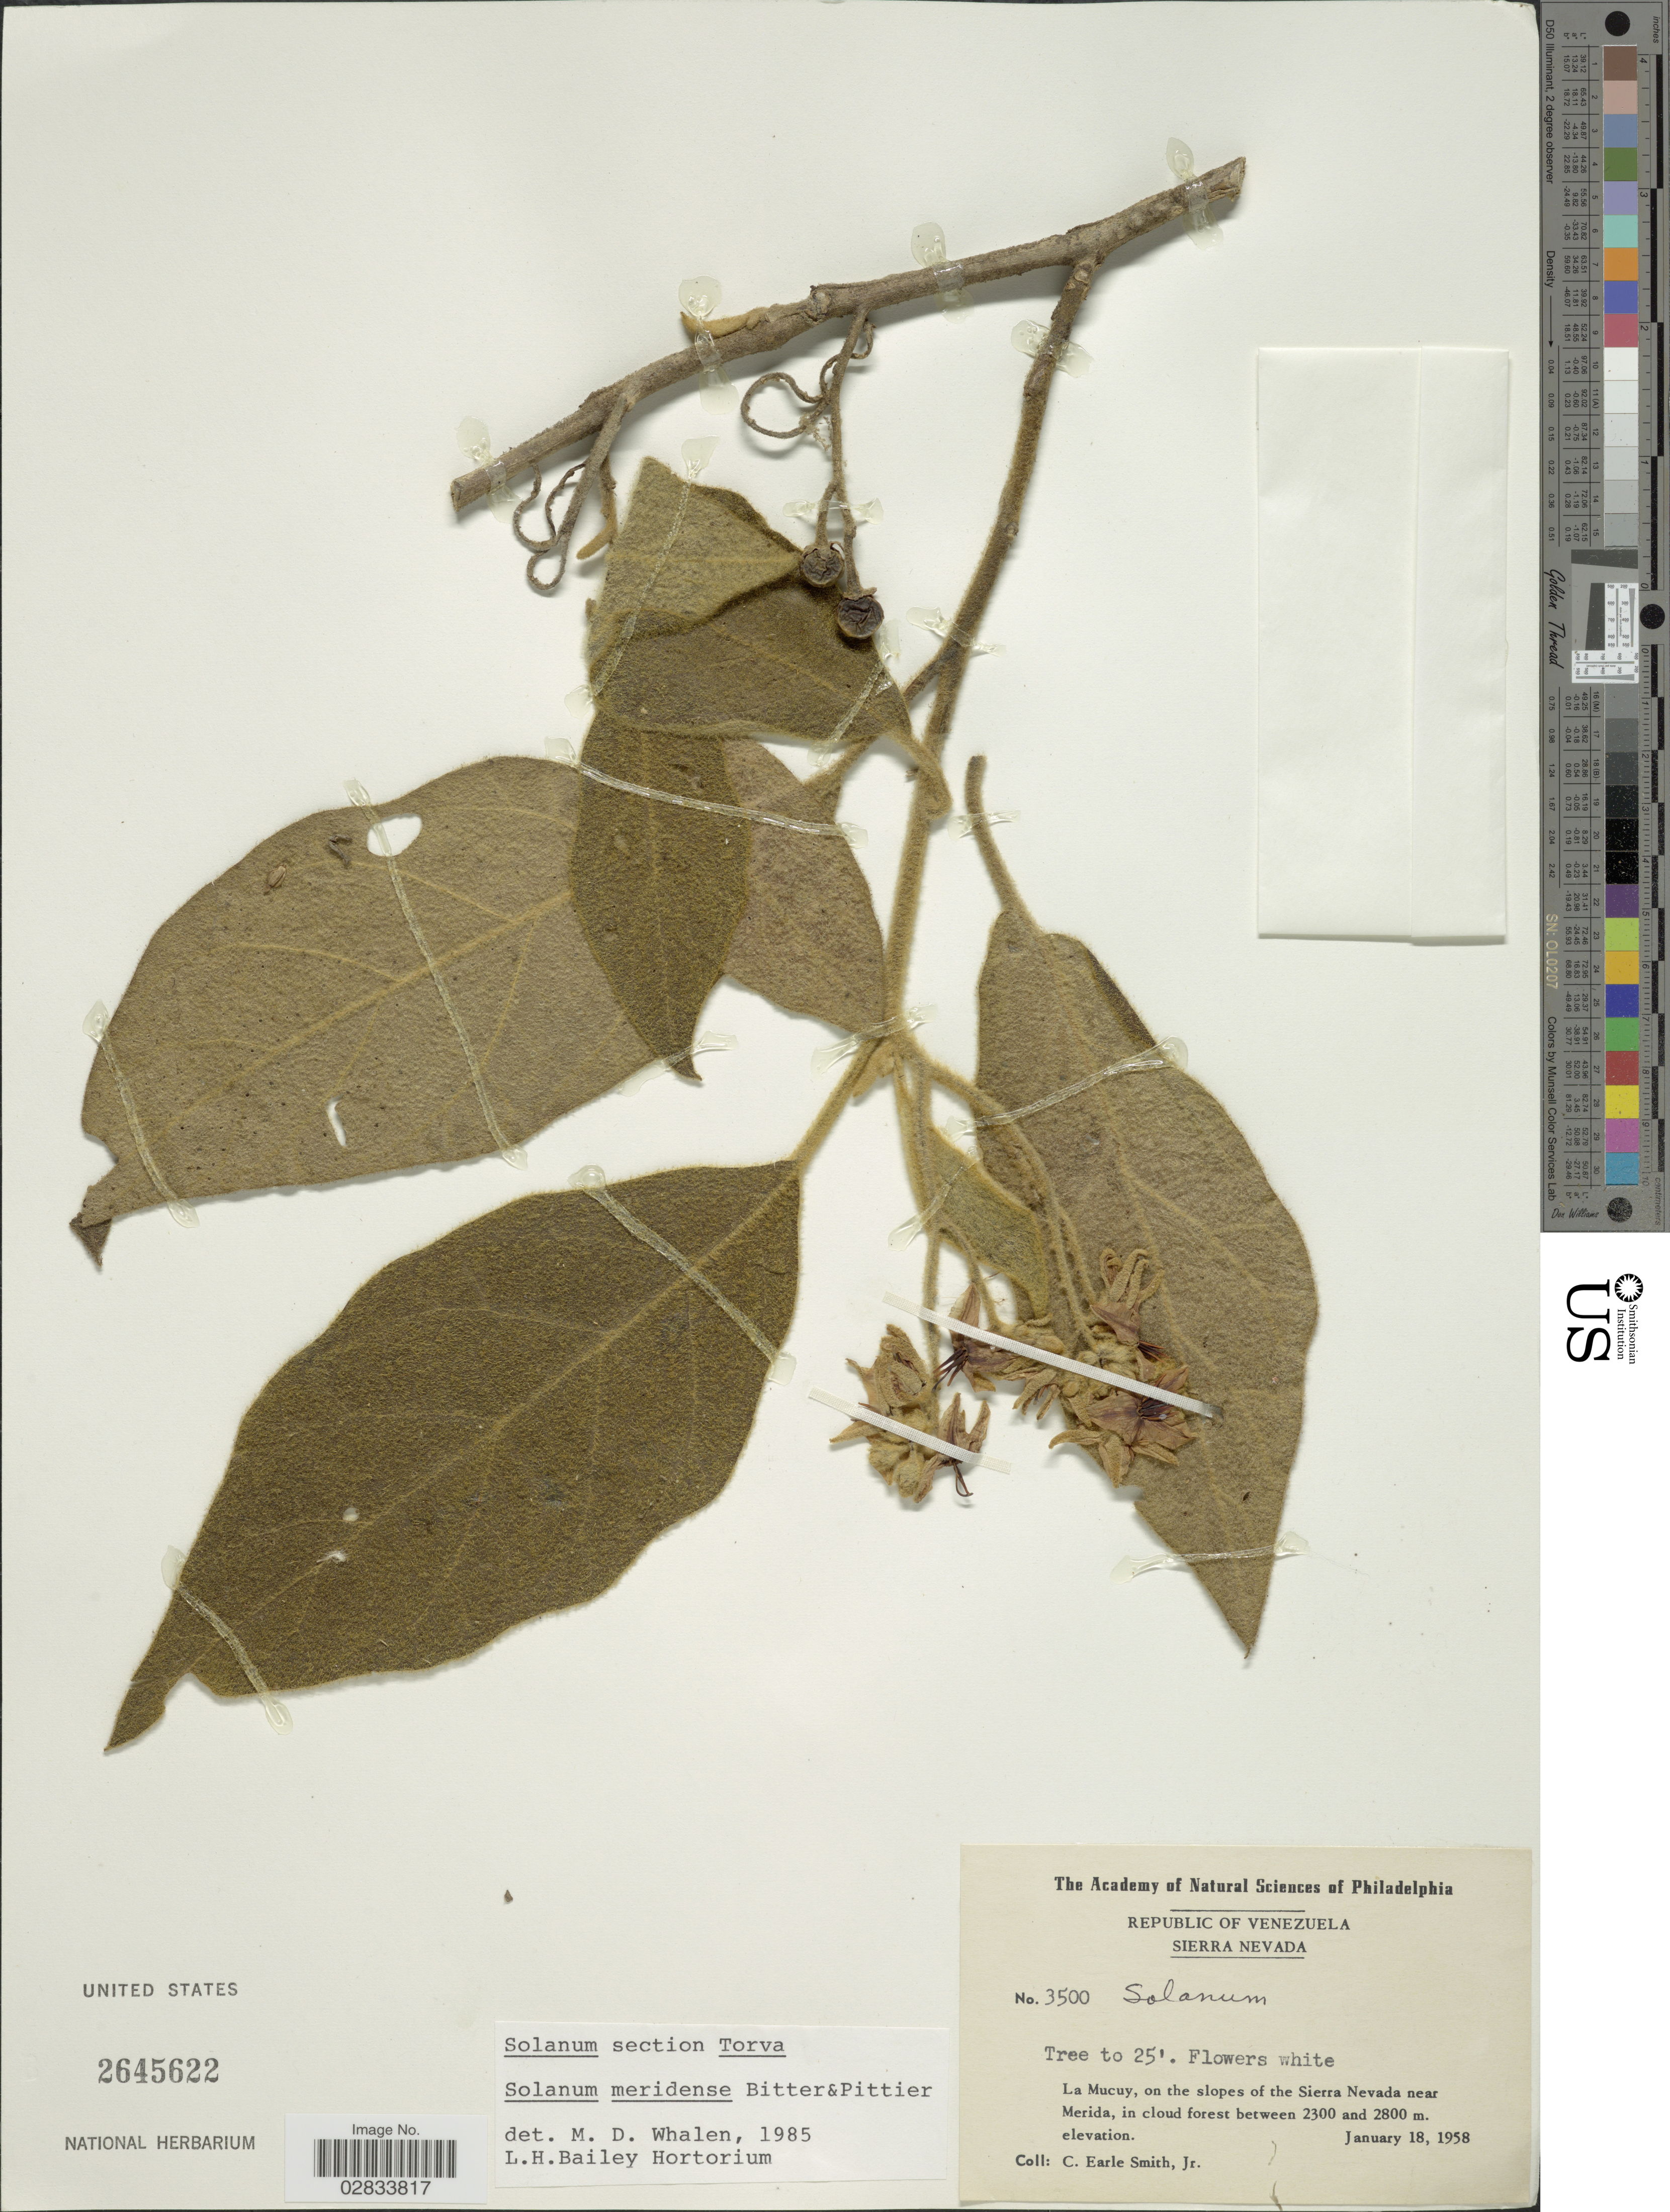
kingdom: Plantae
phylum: Tracheophyta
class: Magnoliopsida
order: Solanales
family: Solanaceae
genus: Solanum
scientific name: Solanum meridense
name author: Bitter & Pittier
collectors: C. E. Smith Jr.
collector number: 3500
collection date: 1958-01-18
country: Venezuela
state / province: Mérida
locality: Republic of Venezuela, Sierra Nevada, La Mucuy, on the slopes of the Sierra Nevada near Merida, in cloud forest.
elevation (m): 2300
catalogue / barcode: US 2645622